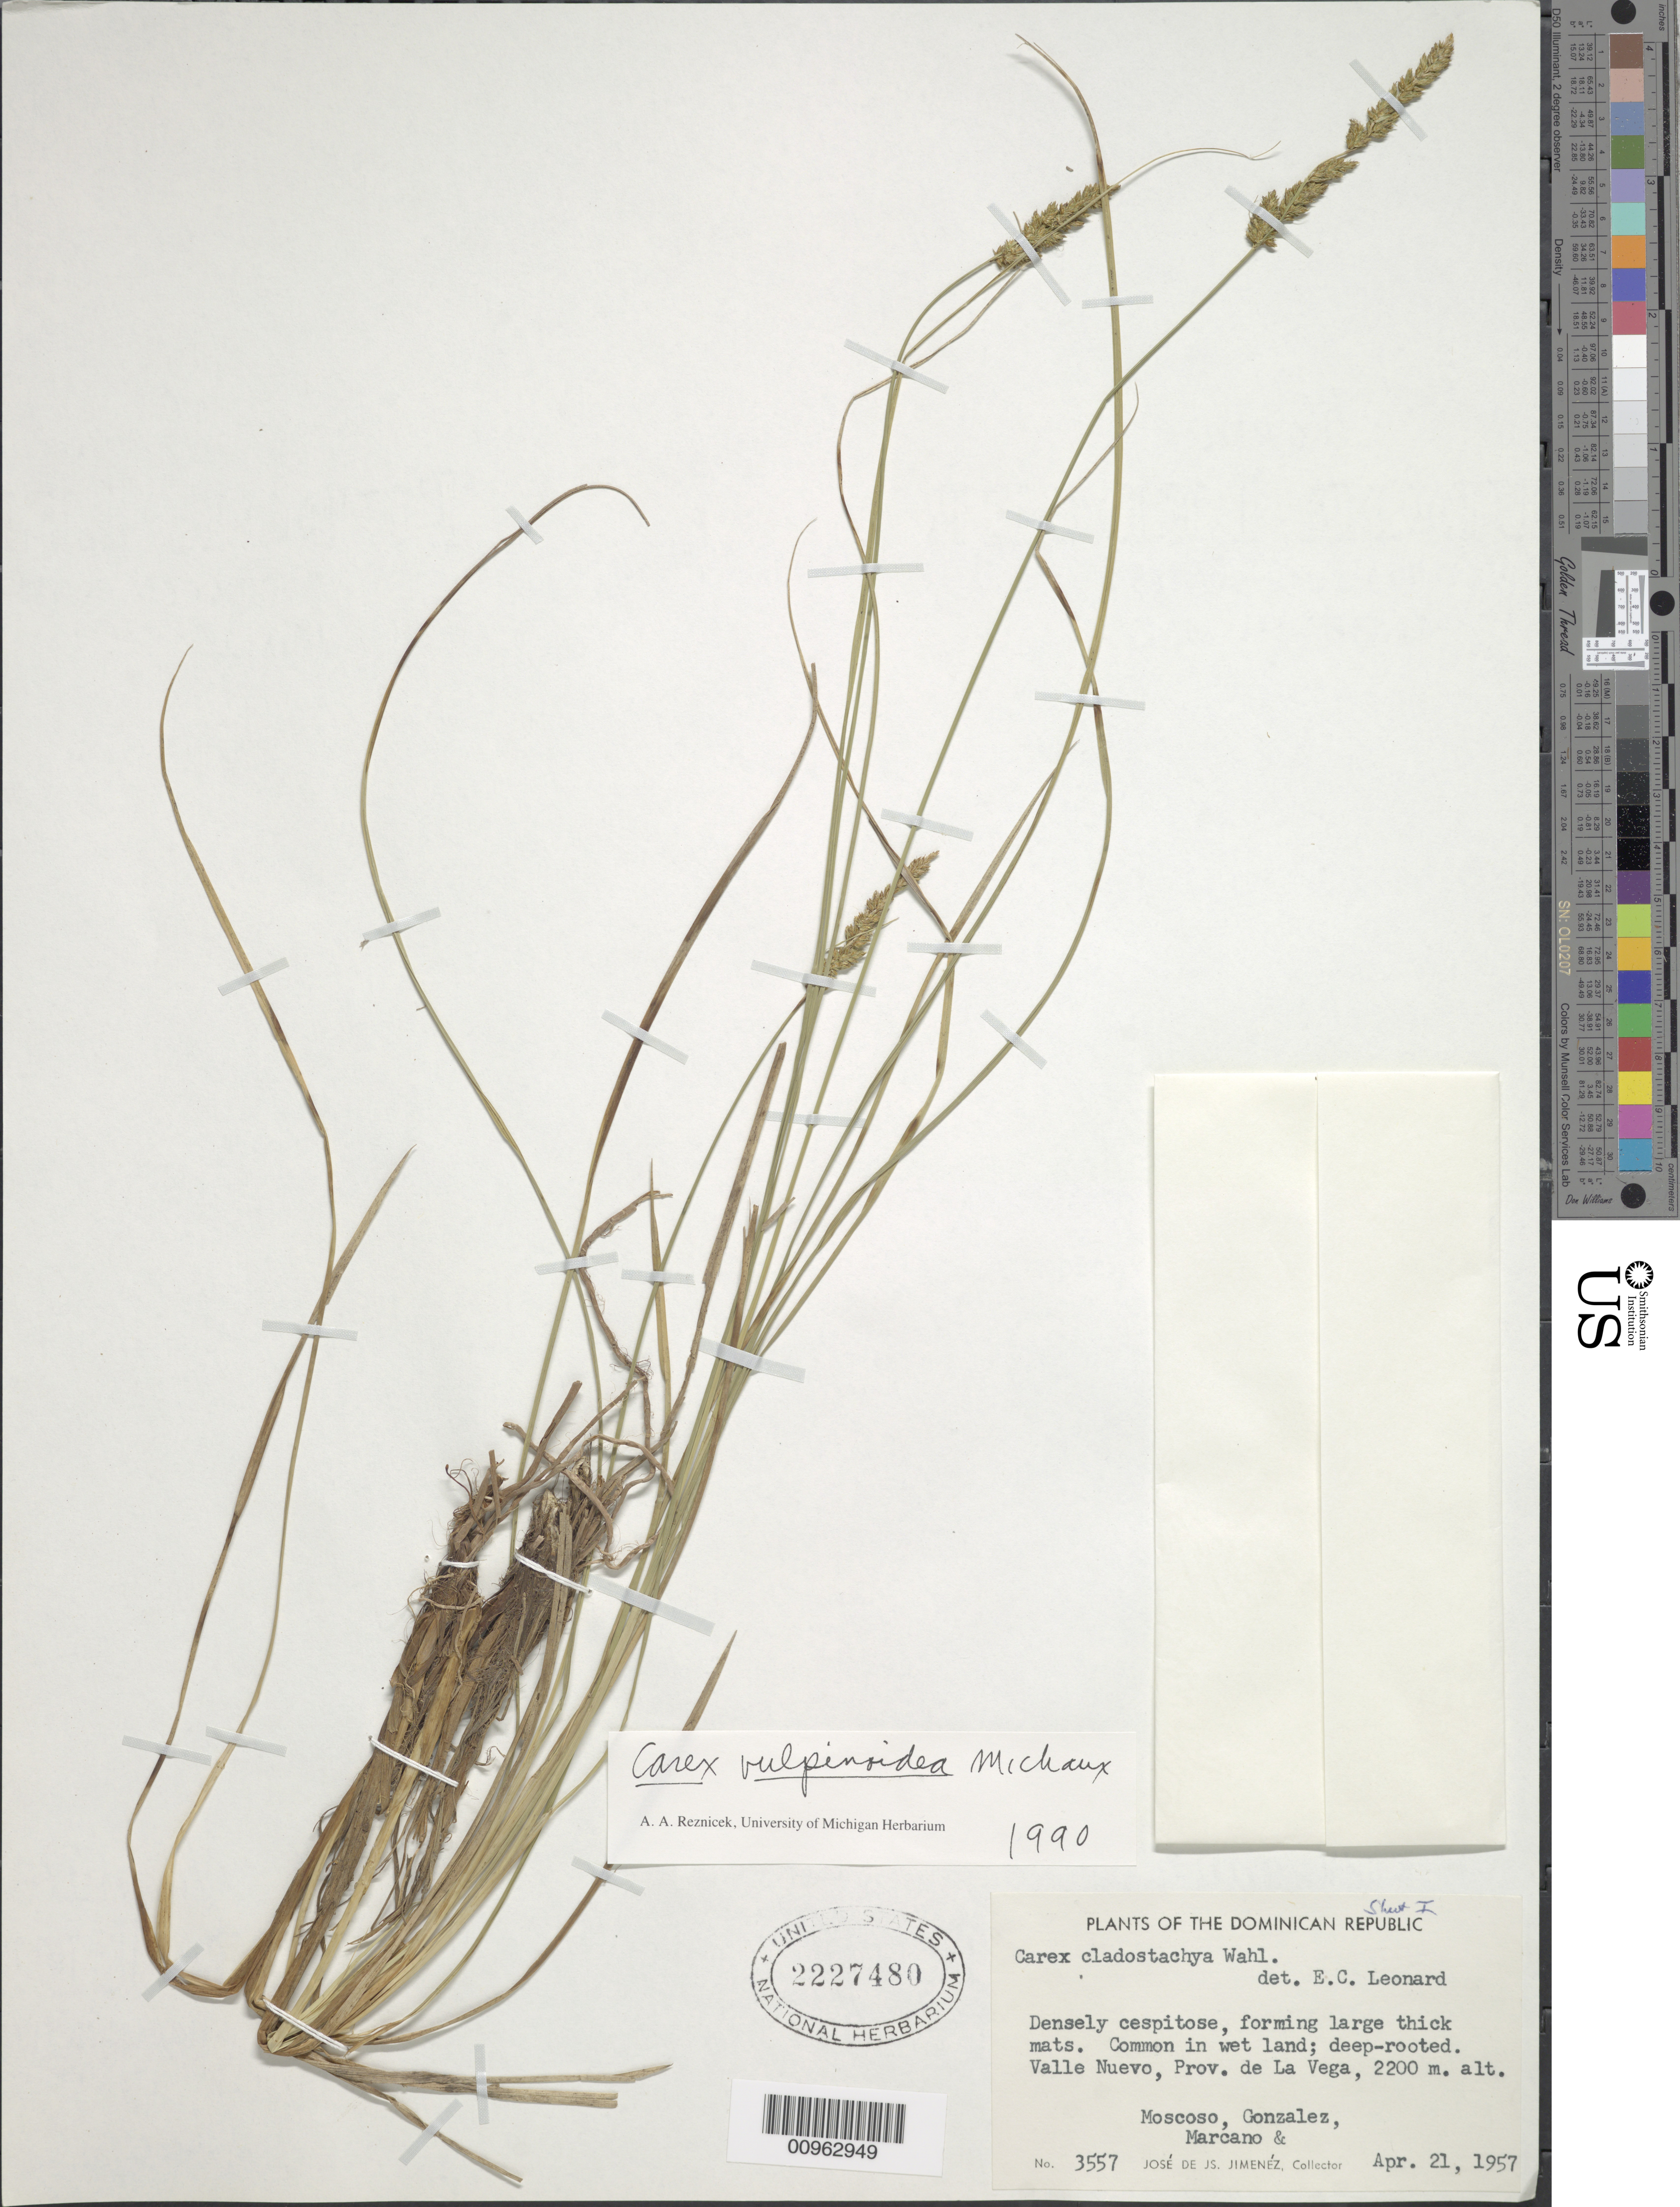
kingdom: Plantae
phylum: Tracheophyta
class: Liliopsida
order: Poales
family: Cyperaceae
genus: Carex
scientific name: Carex vulpinoidea Michx.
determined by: Riznicek, A. A.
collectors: J. J. Jiménez, -. Moscoso, -. Gonzalez & -. Marcano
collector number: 3557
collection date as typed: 21 Apr 1957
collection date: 1957-04-21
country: Dominican Republic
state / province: La Vega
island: Hispaniola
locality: Valle Nuevo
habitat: Wet-land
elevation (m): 2200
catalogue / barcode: US 2227480